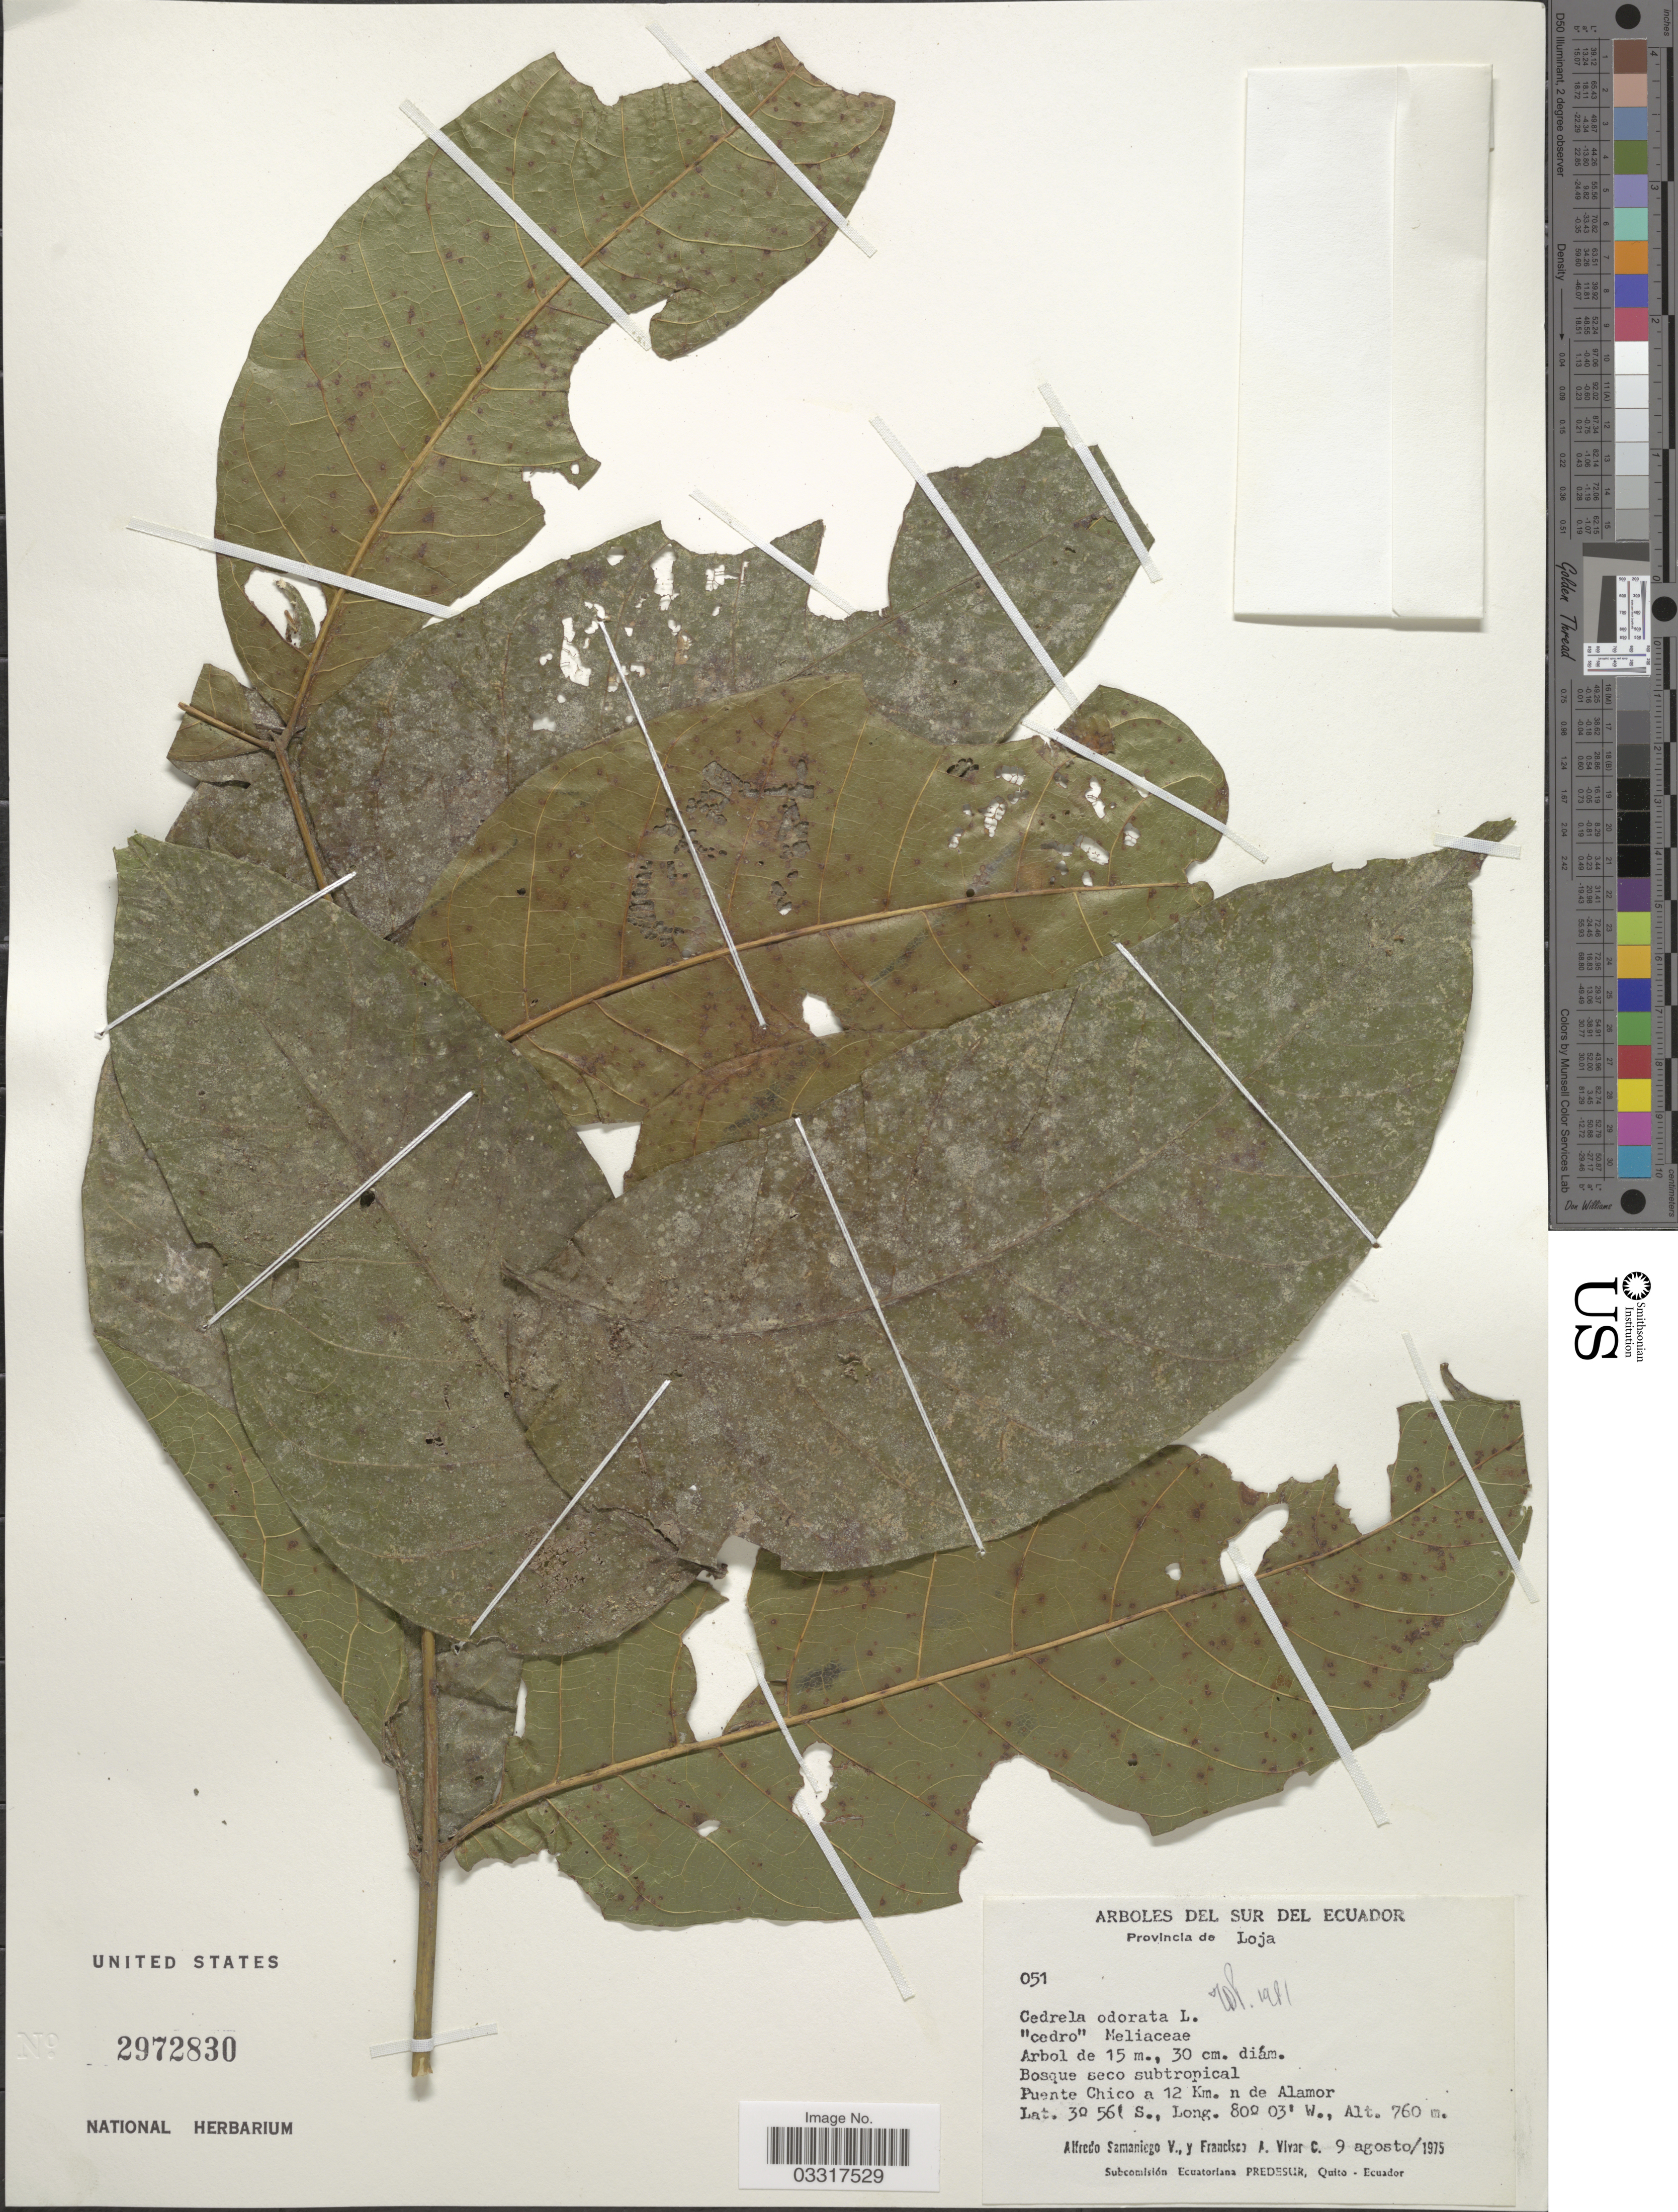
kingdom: Plantae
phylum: Tracheophyta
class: Magnoliopsida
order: Sapindales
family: Meliaceae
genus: Cedrela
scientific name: Cedrela odorata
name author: L.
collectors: A. V. Samaniego & F. A. Vivar C.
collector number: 051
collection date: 1975-08-09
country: Ecuador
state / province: Loja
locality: Sur del Ecuador. Puente Chico a 12 Km. n de Alamor.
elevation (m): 760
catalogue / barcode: US 2972830